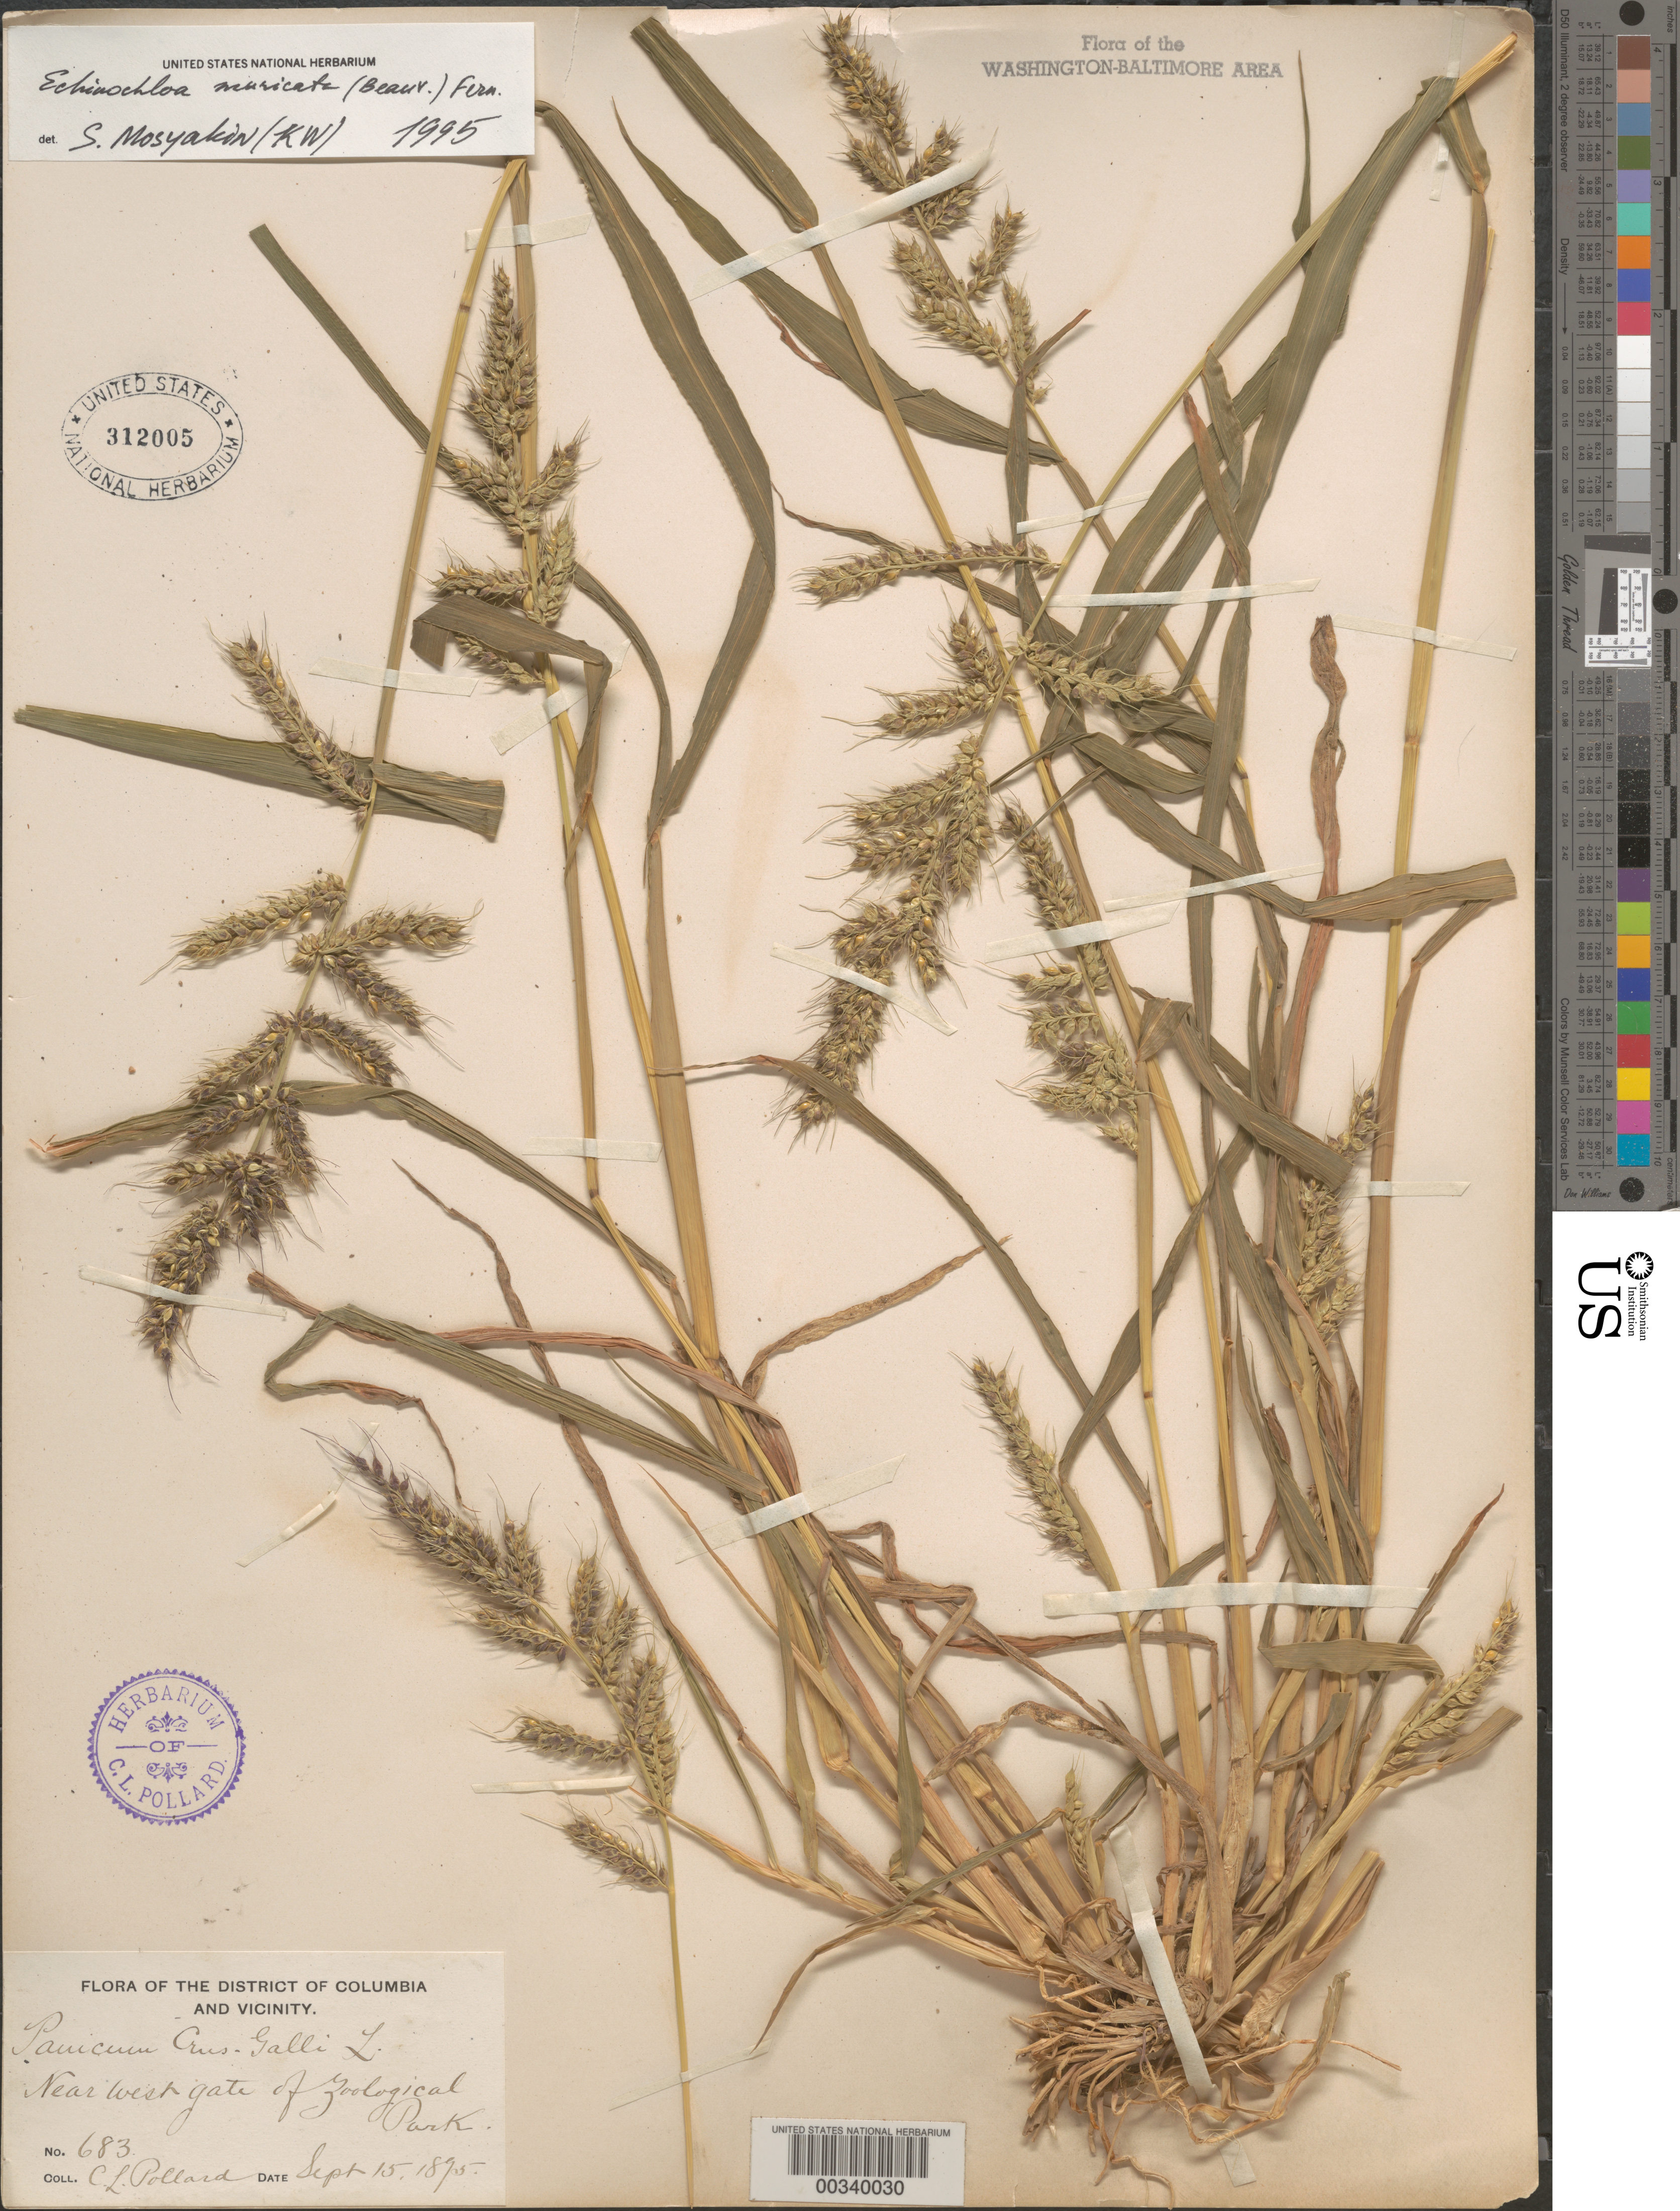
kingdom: Plantae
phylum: Tracheophyta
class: Liliopsida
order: Poales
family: Poaceae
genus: Echinochloa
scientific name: Echinochloa muricata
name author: (P. Beauv.) Fernald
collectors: C. L. Pollard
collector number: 683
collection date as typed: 15 Sep 1895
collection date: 1895-09-15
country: United States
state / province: District of Columbia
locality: Near west gate of Zoological Park Rock Creek Park and Vicinity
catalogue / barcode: US 312005